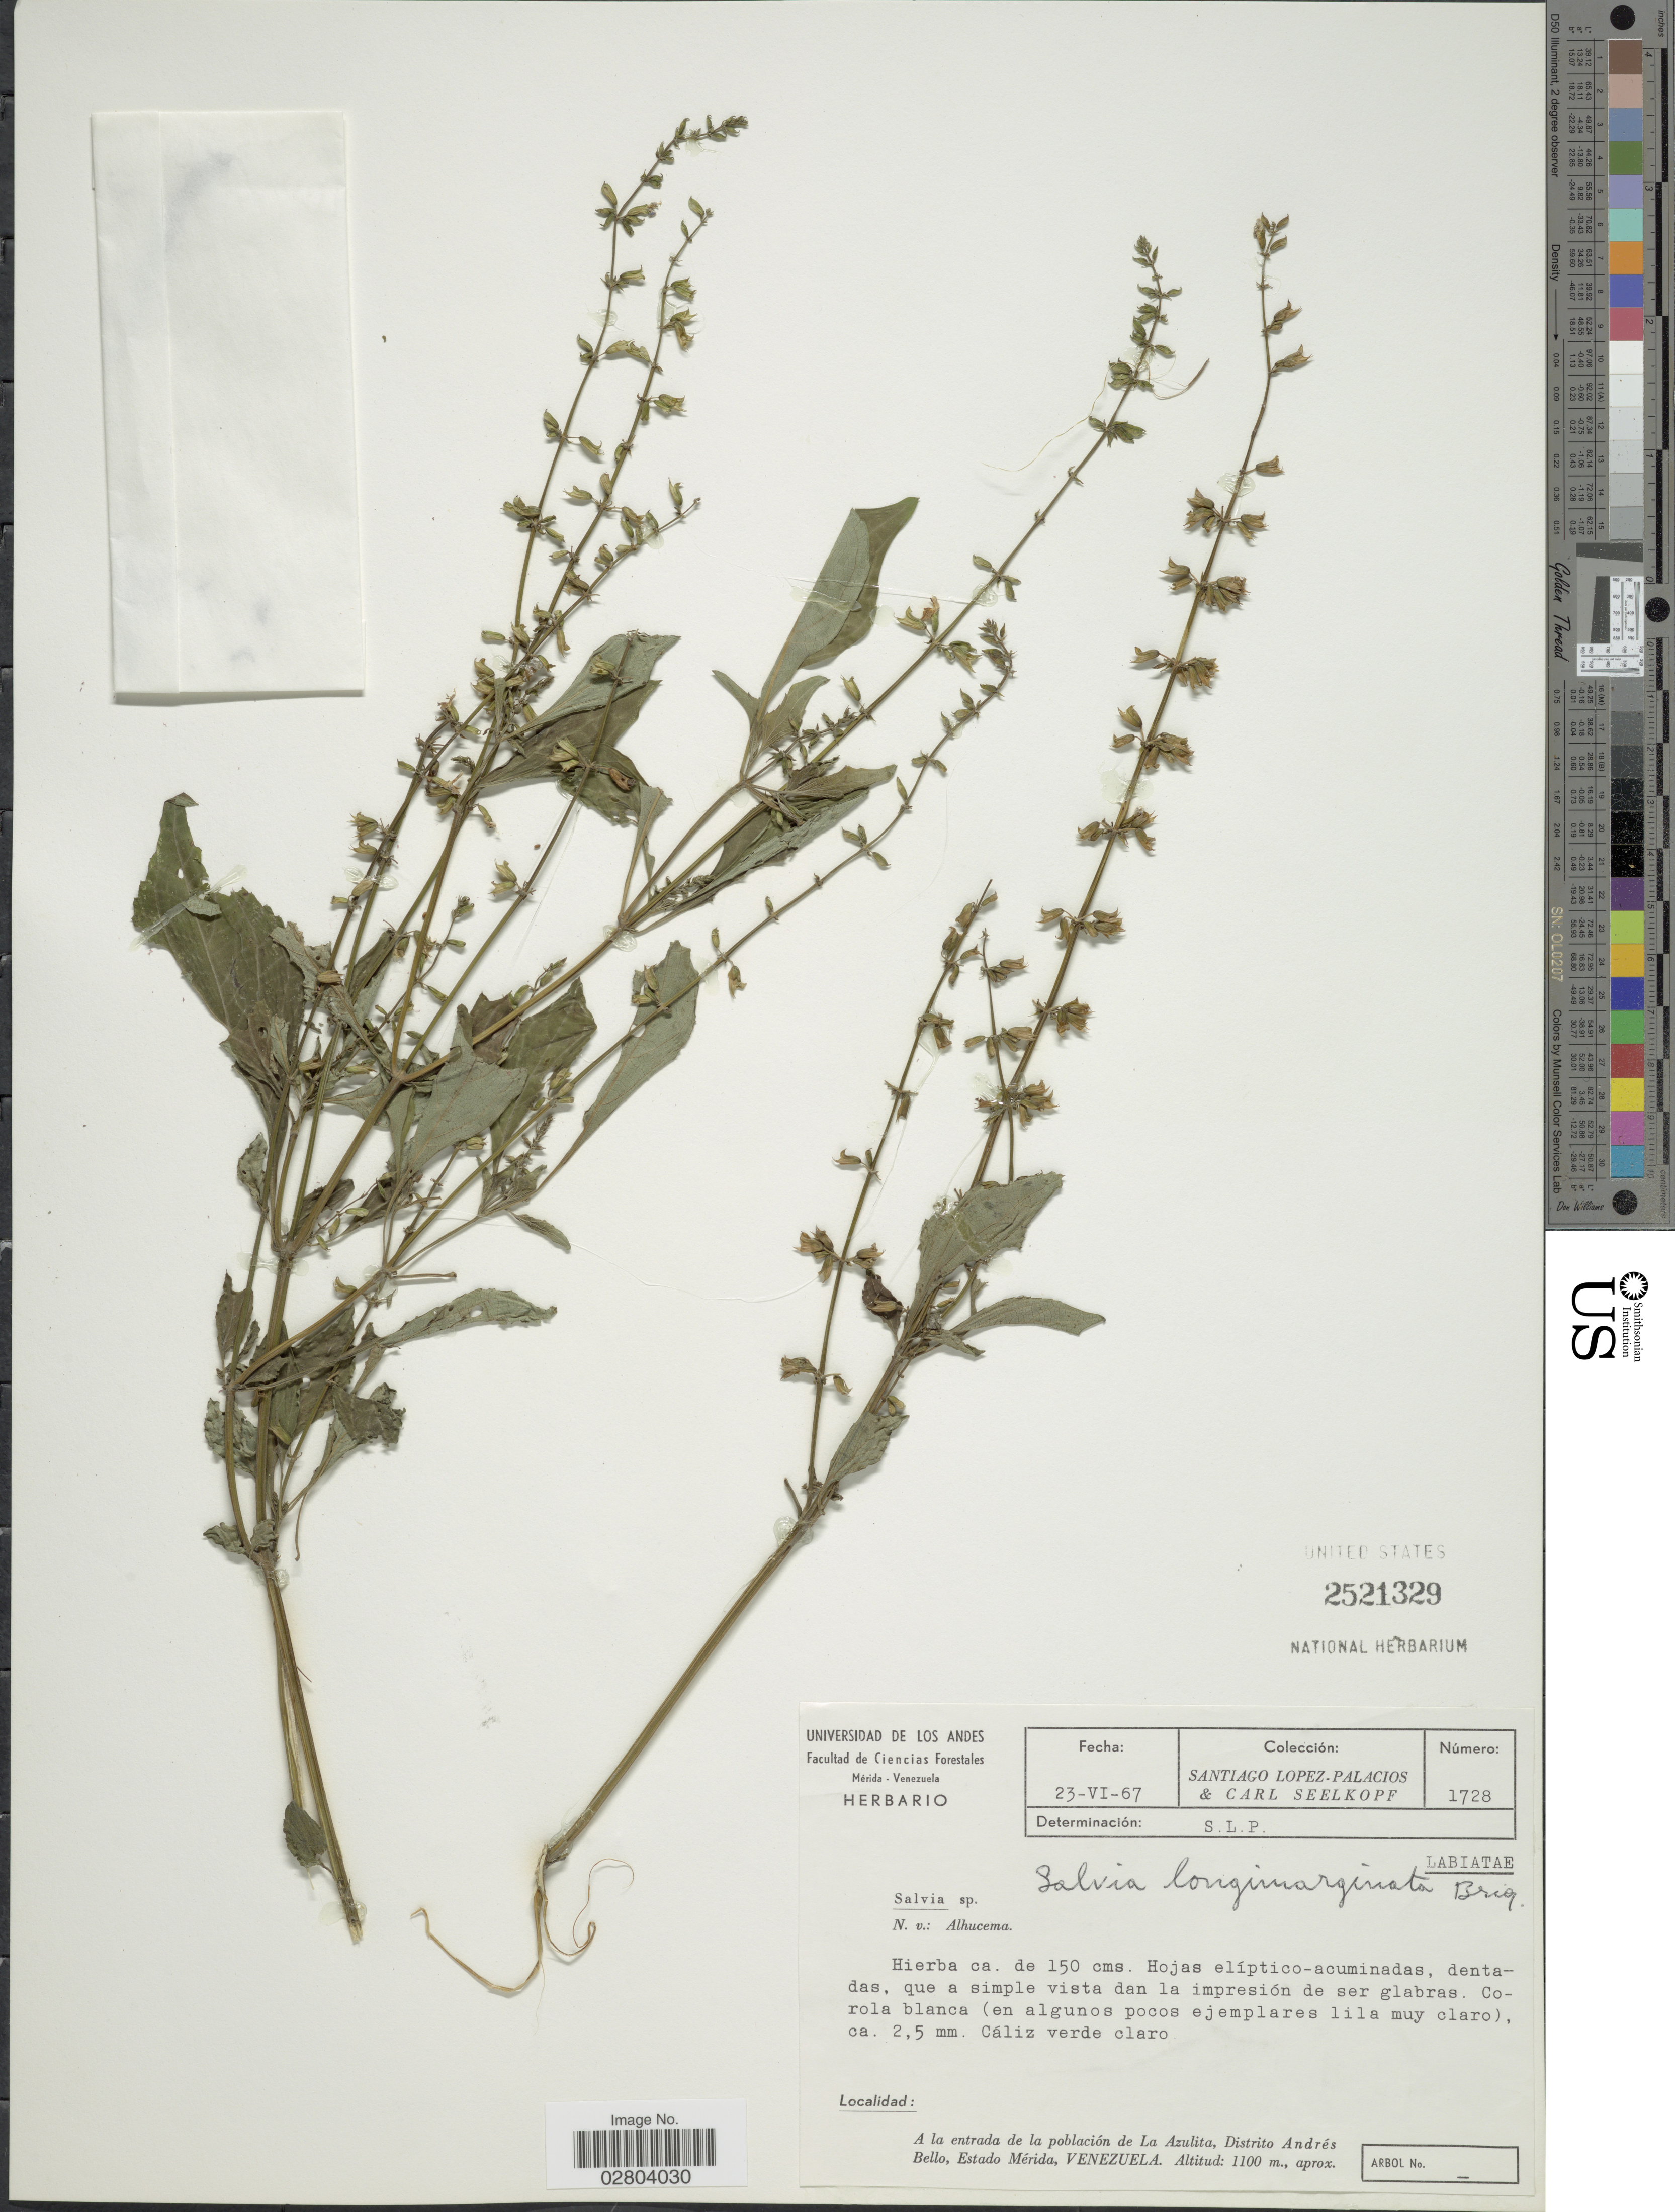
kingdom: Plantae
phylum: Tracheophyta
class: Magnoliopsida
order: Lamiales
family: Lamiaceae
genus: Salvia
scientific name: Salvia angulata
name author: Benth.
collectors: S. López-Palacios & C. Seelkopf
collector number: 1728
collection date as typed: Transcribed d/m/y: 23/6/67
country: Venezuela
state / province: Mérida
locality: A la entrada de la población de la Azulita, Distrito Andrés Bello.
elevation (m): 1100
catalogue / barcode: US 2521329